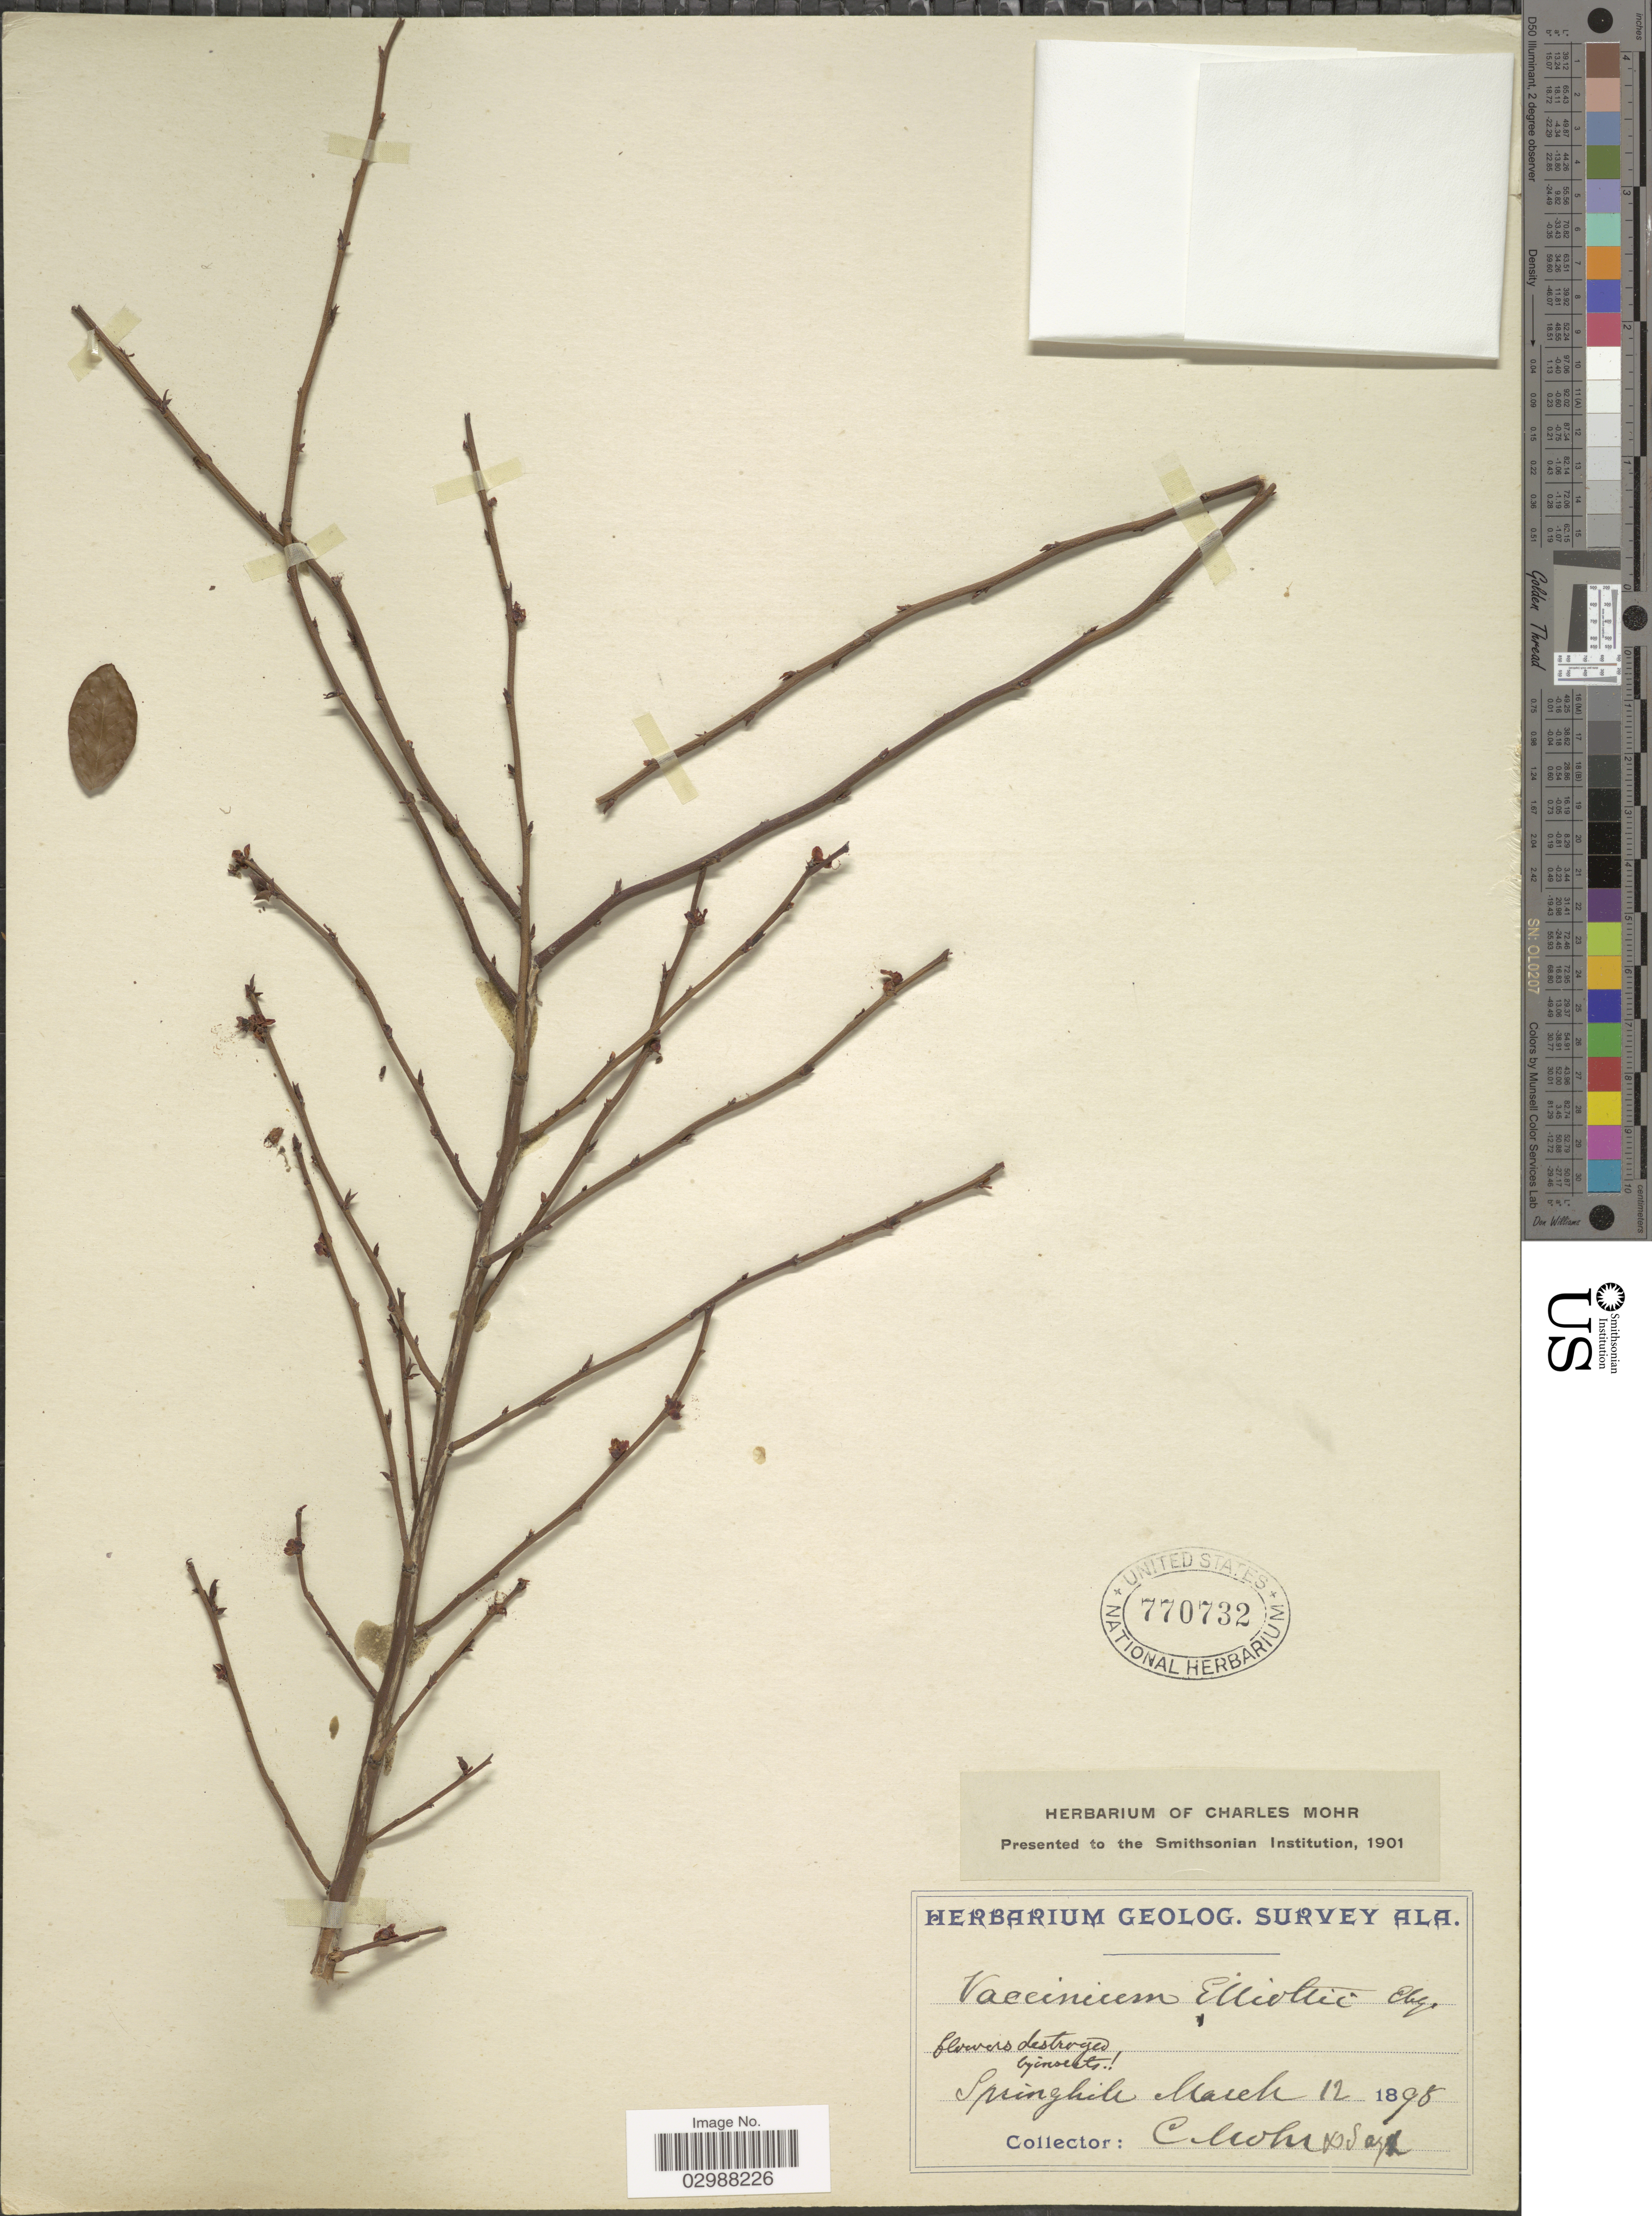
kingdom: Plantae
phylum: Tracheophyta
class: Magnoliopsida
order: Ericales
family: Ericaceae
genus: Vaccinium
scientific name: Vaccinium elliottii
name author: Chapm.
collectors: Mohr, C. T. (herbarium)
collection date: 1895-03-12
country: United States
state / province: Alabama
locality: Springhill.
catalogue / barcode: US 770732